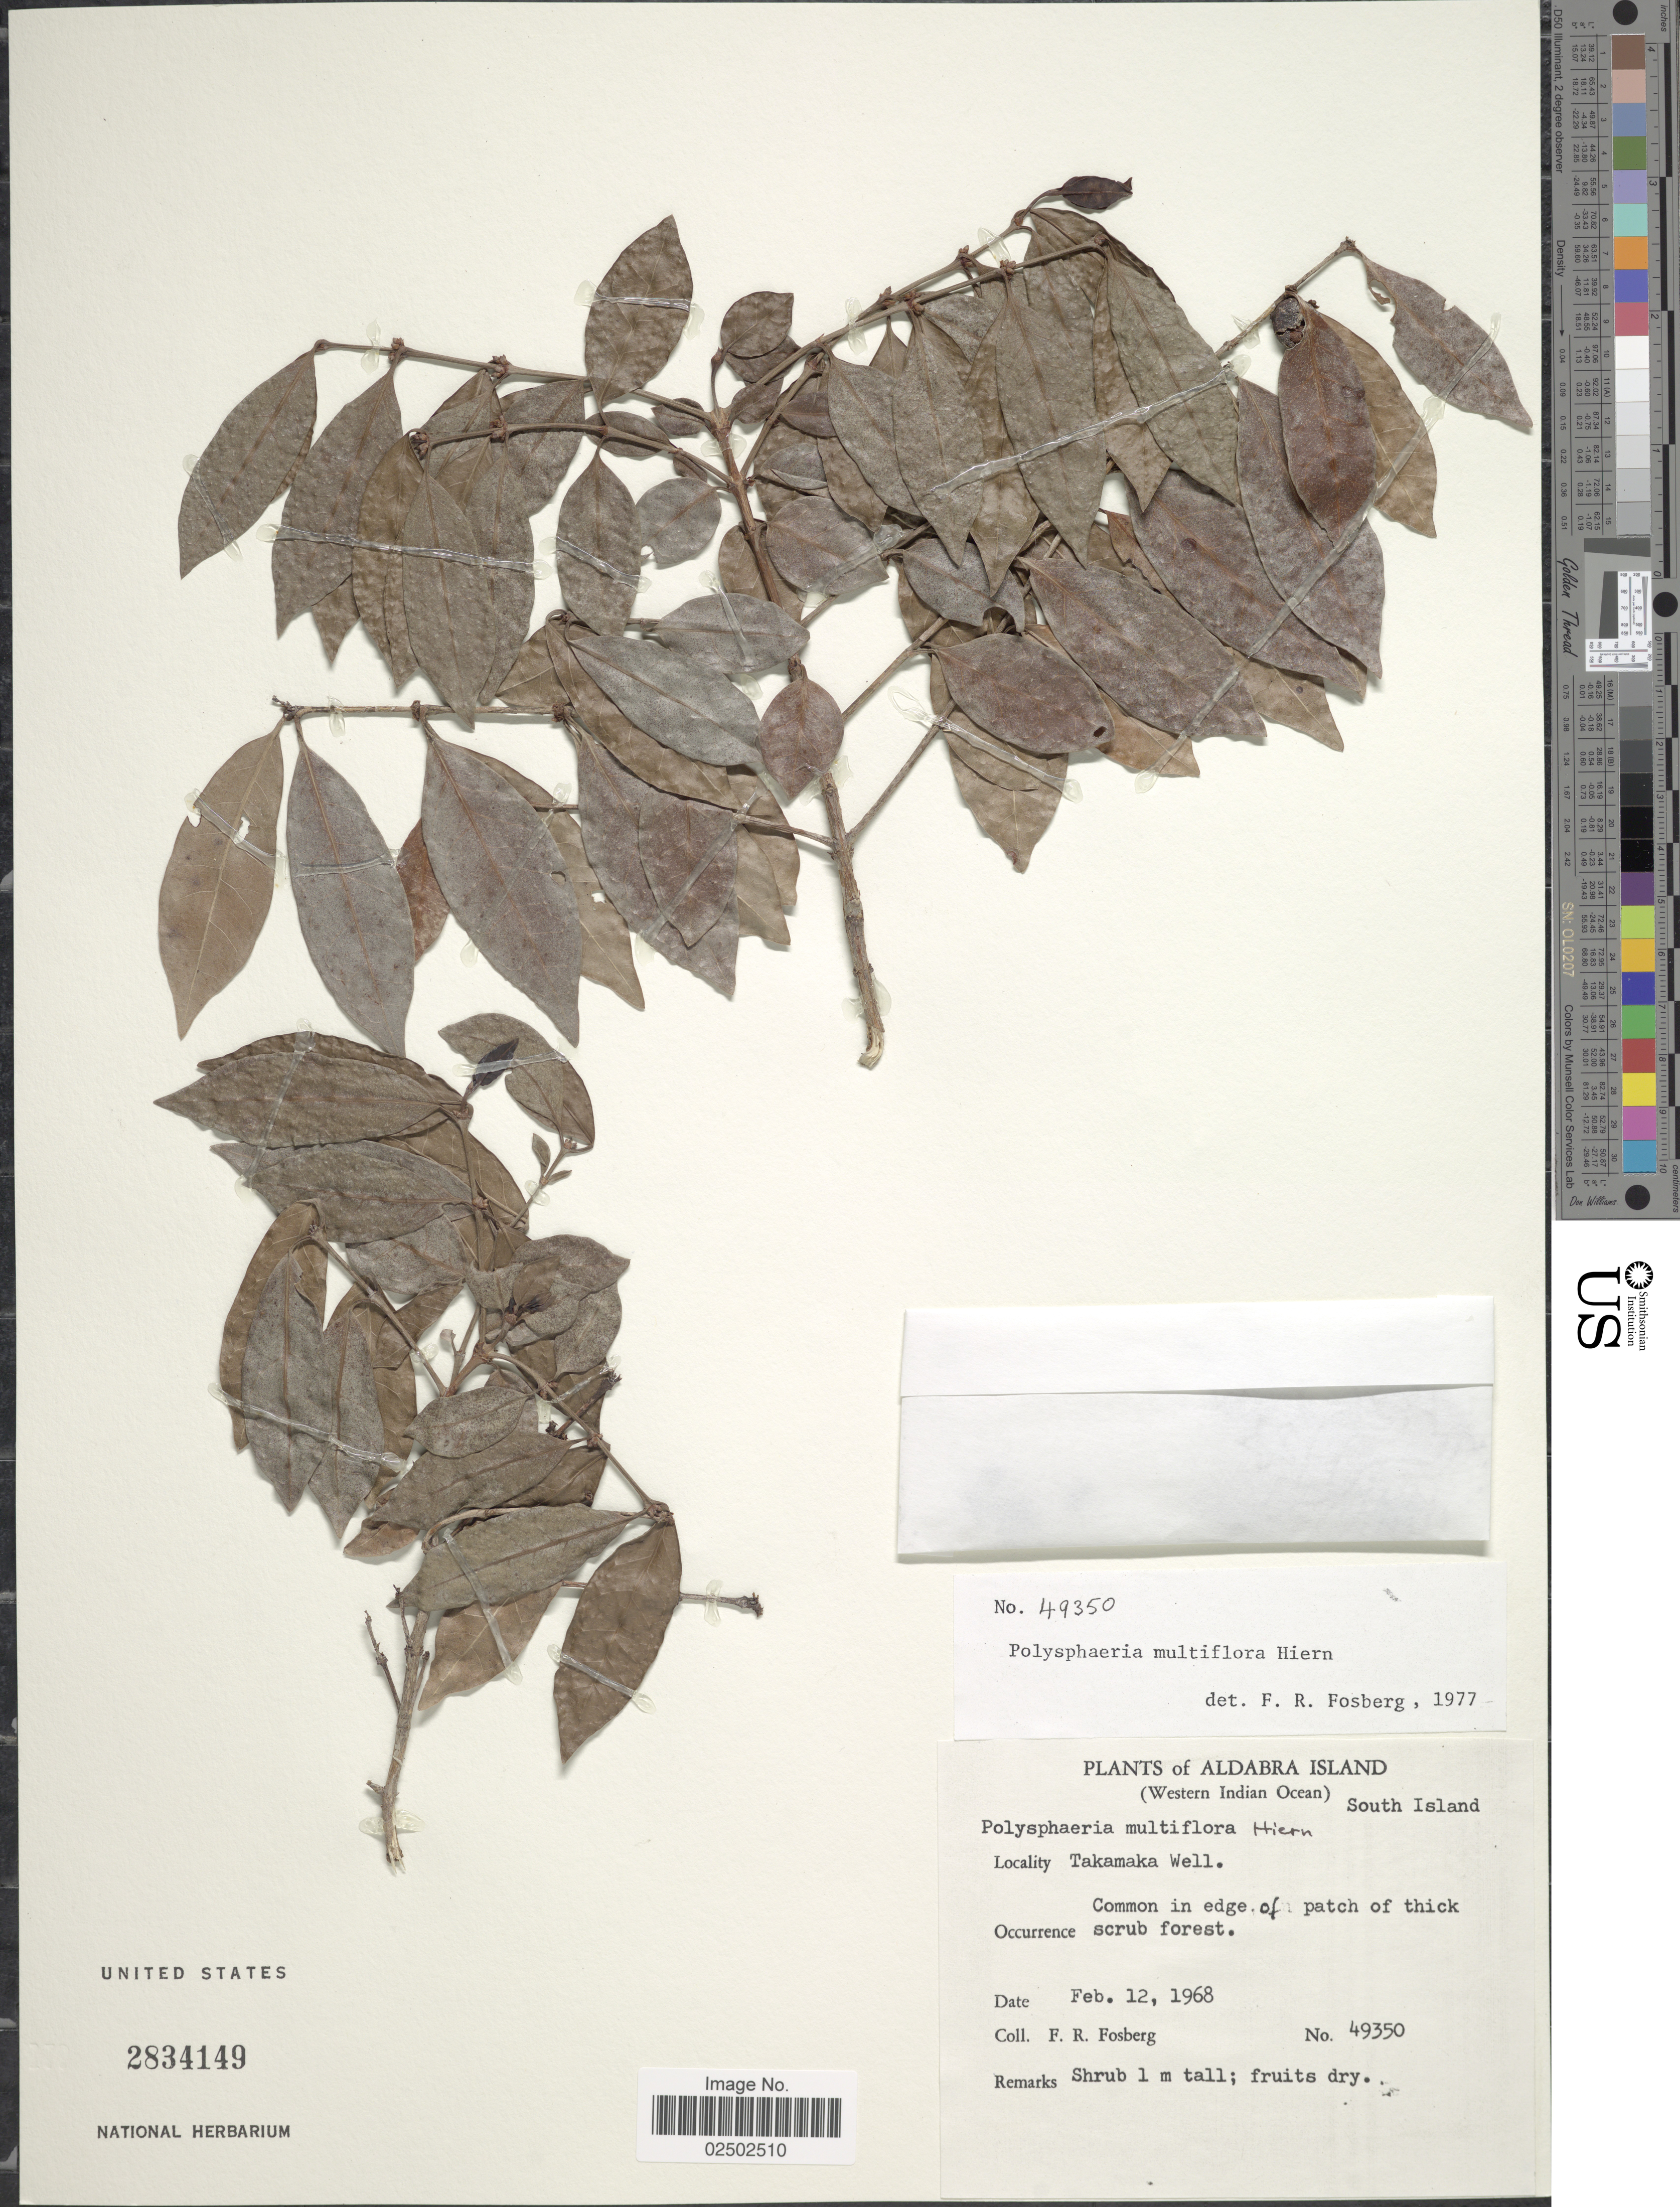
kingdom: Plantae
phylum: Tracheophyta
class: Magnoliopsida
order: Gentianales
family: Rubiaceae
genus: Polysphaeria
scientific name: Polysphaeria multiflora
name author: Hiern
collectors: F. R. Fosberg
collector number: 49350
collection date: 1968-02-12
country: Seychelles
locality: Aldabra Island (Western Indian Ocean) South Island. Takamaka Well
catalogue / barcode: US 2834149